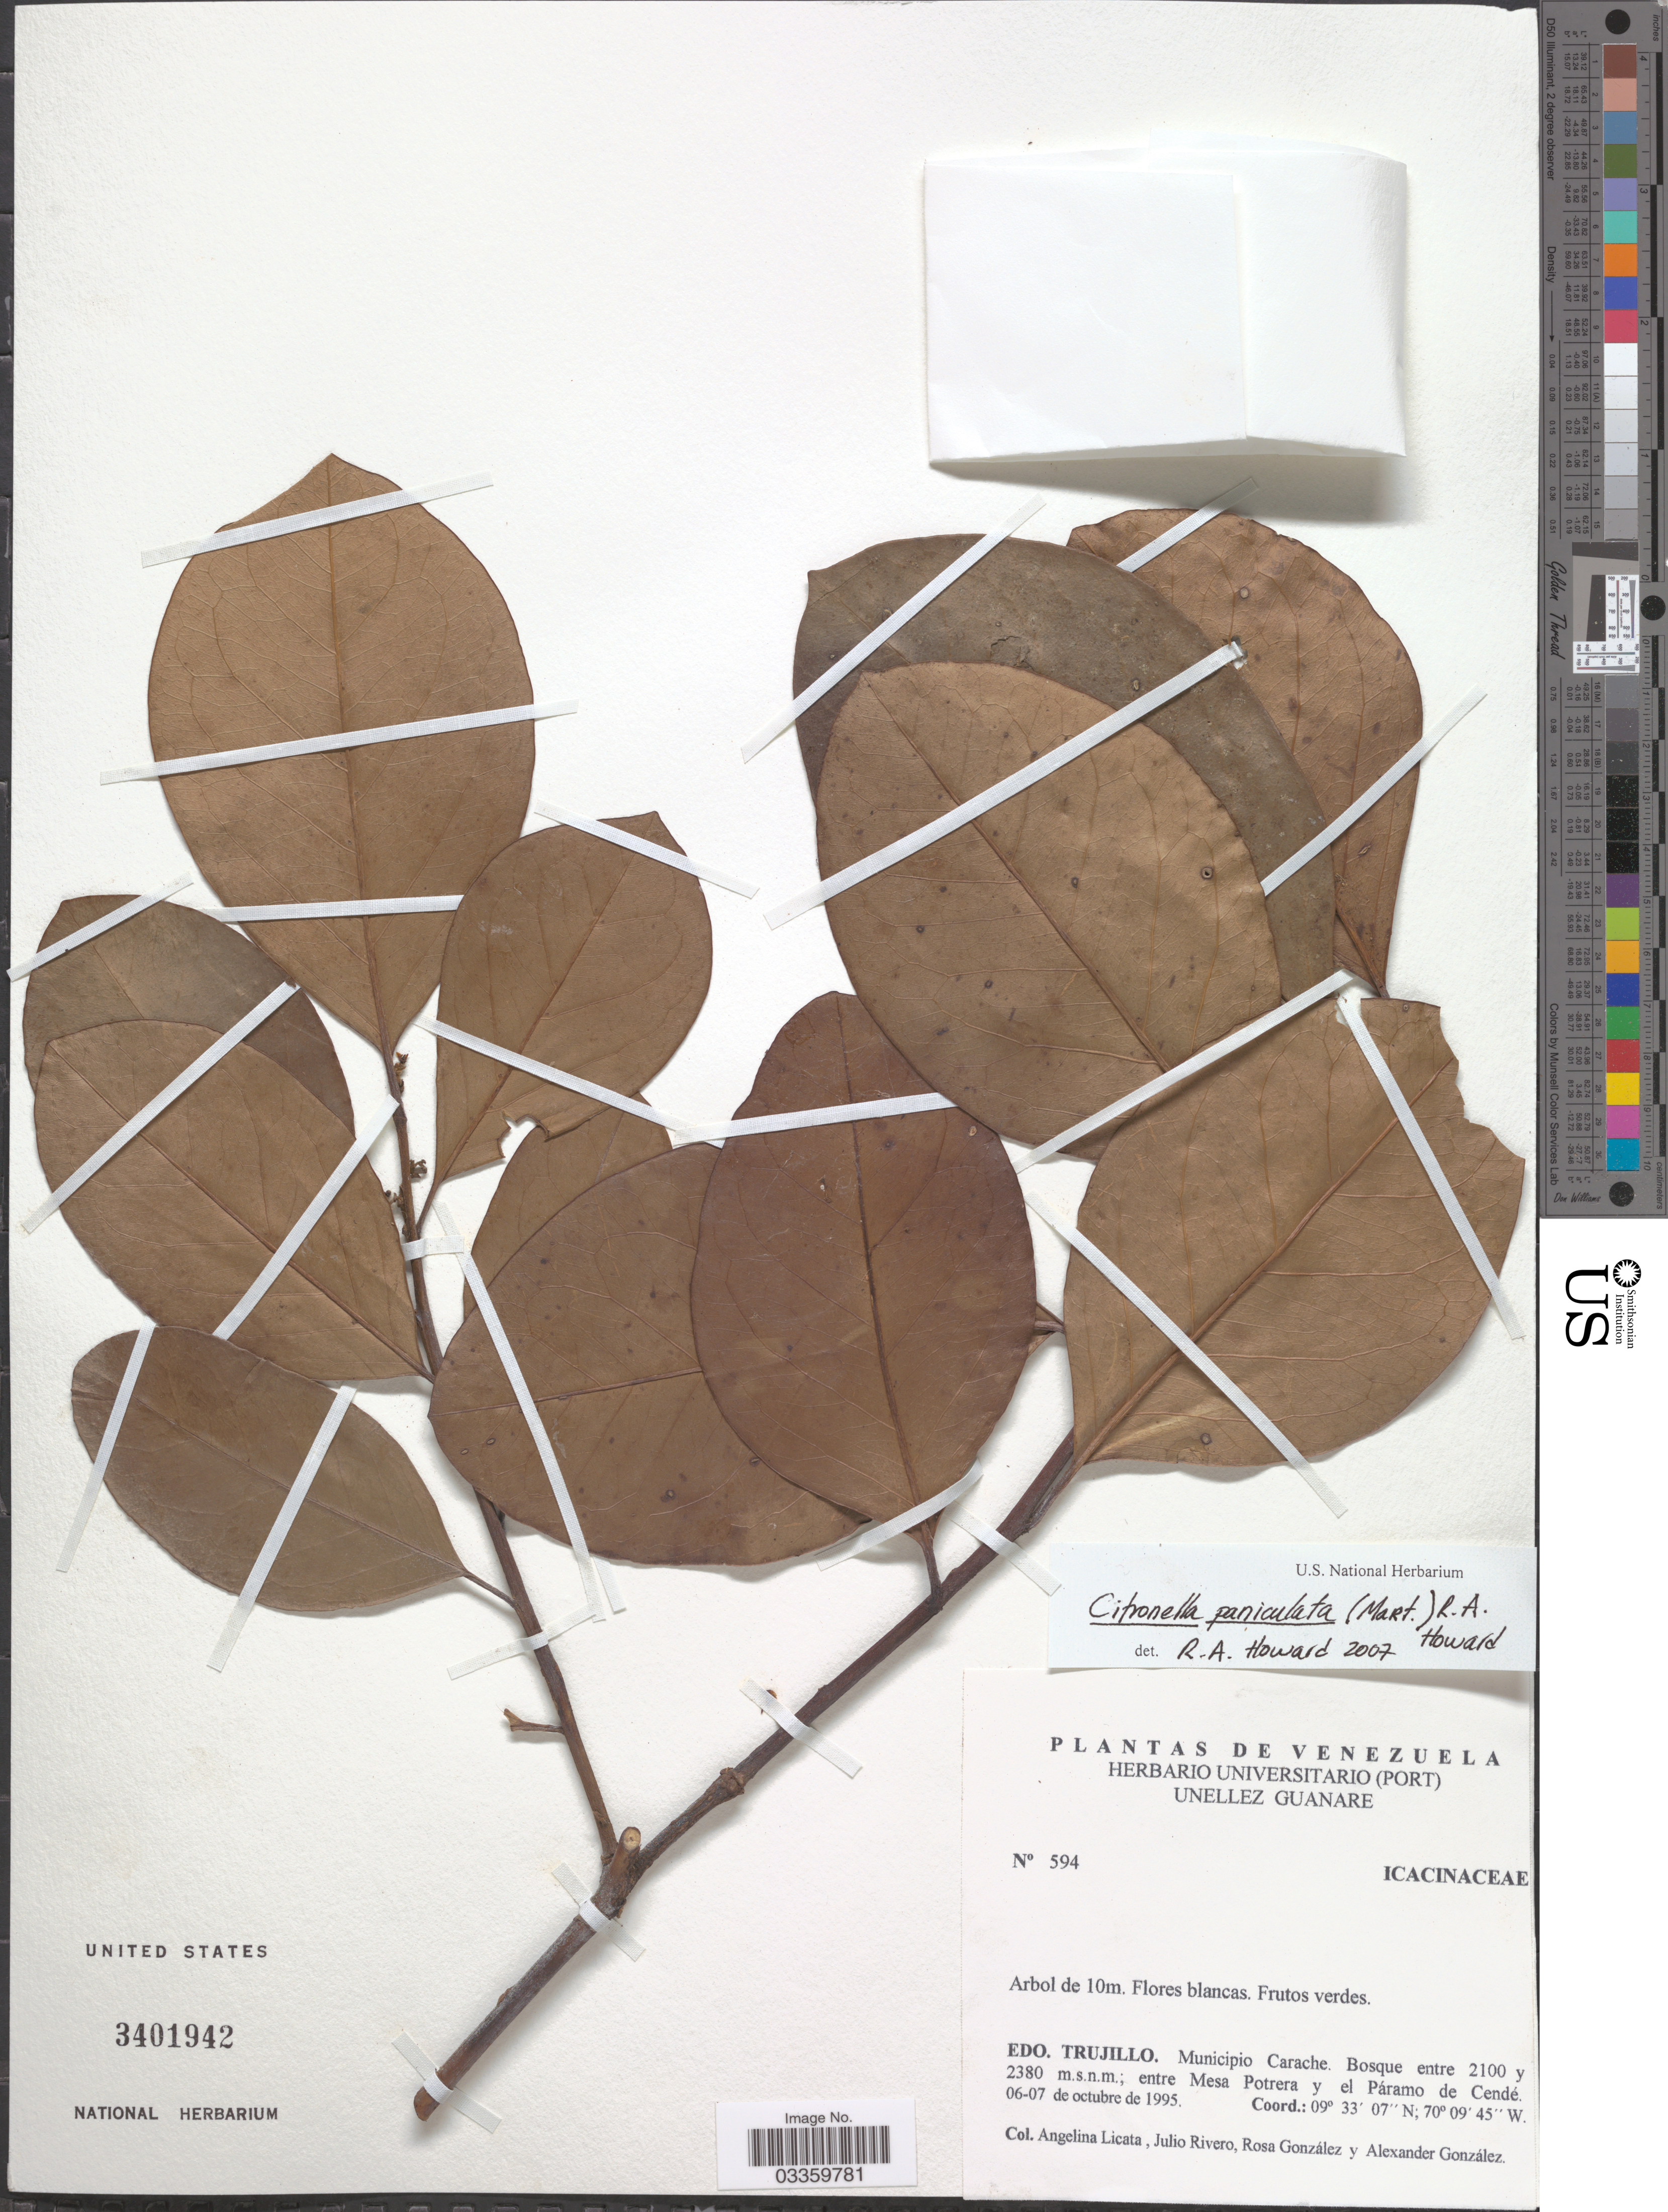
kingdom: Plantae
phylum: Tracheophyta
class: Magnoliopsida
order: Cardiopteridales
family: Cardiopteridaceae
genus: Citronella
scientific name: Citronella paniculata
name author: (Mart.) R.A. Howard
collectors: A. Licata, J. Rivero, R. González & A. C. González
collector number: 594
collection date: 1995-10-06/1995-10-07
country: Venezuela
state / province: Trujillo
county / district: Carache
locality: Mesa Portera y el Páramo de Cendé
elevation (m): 2100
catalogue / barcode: US 3401942